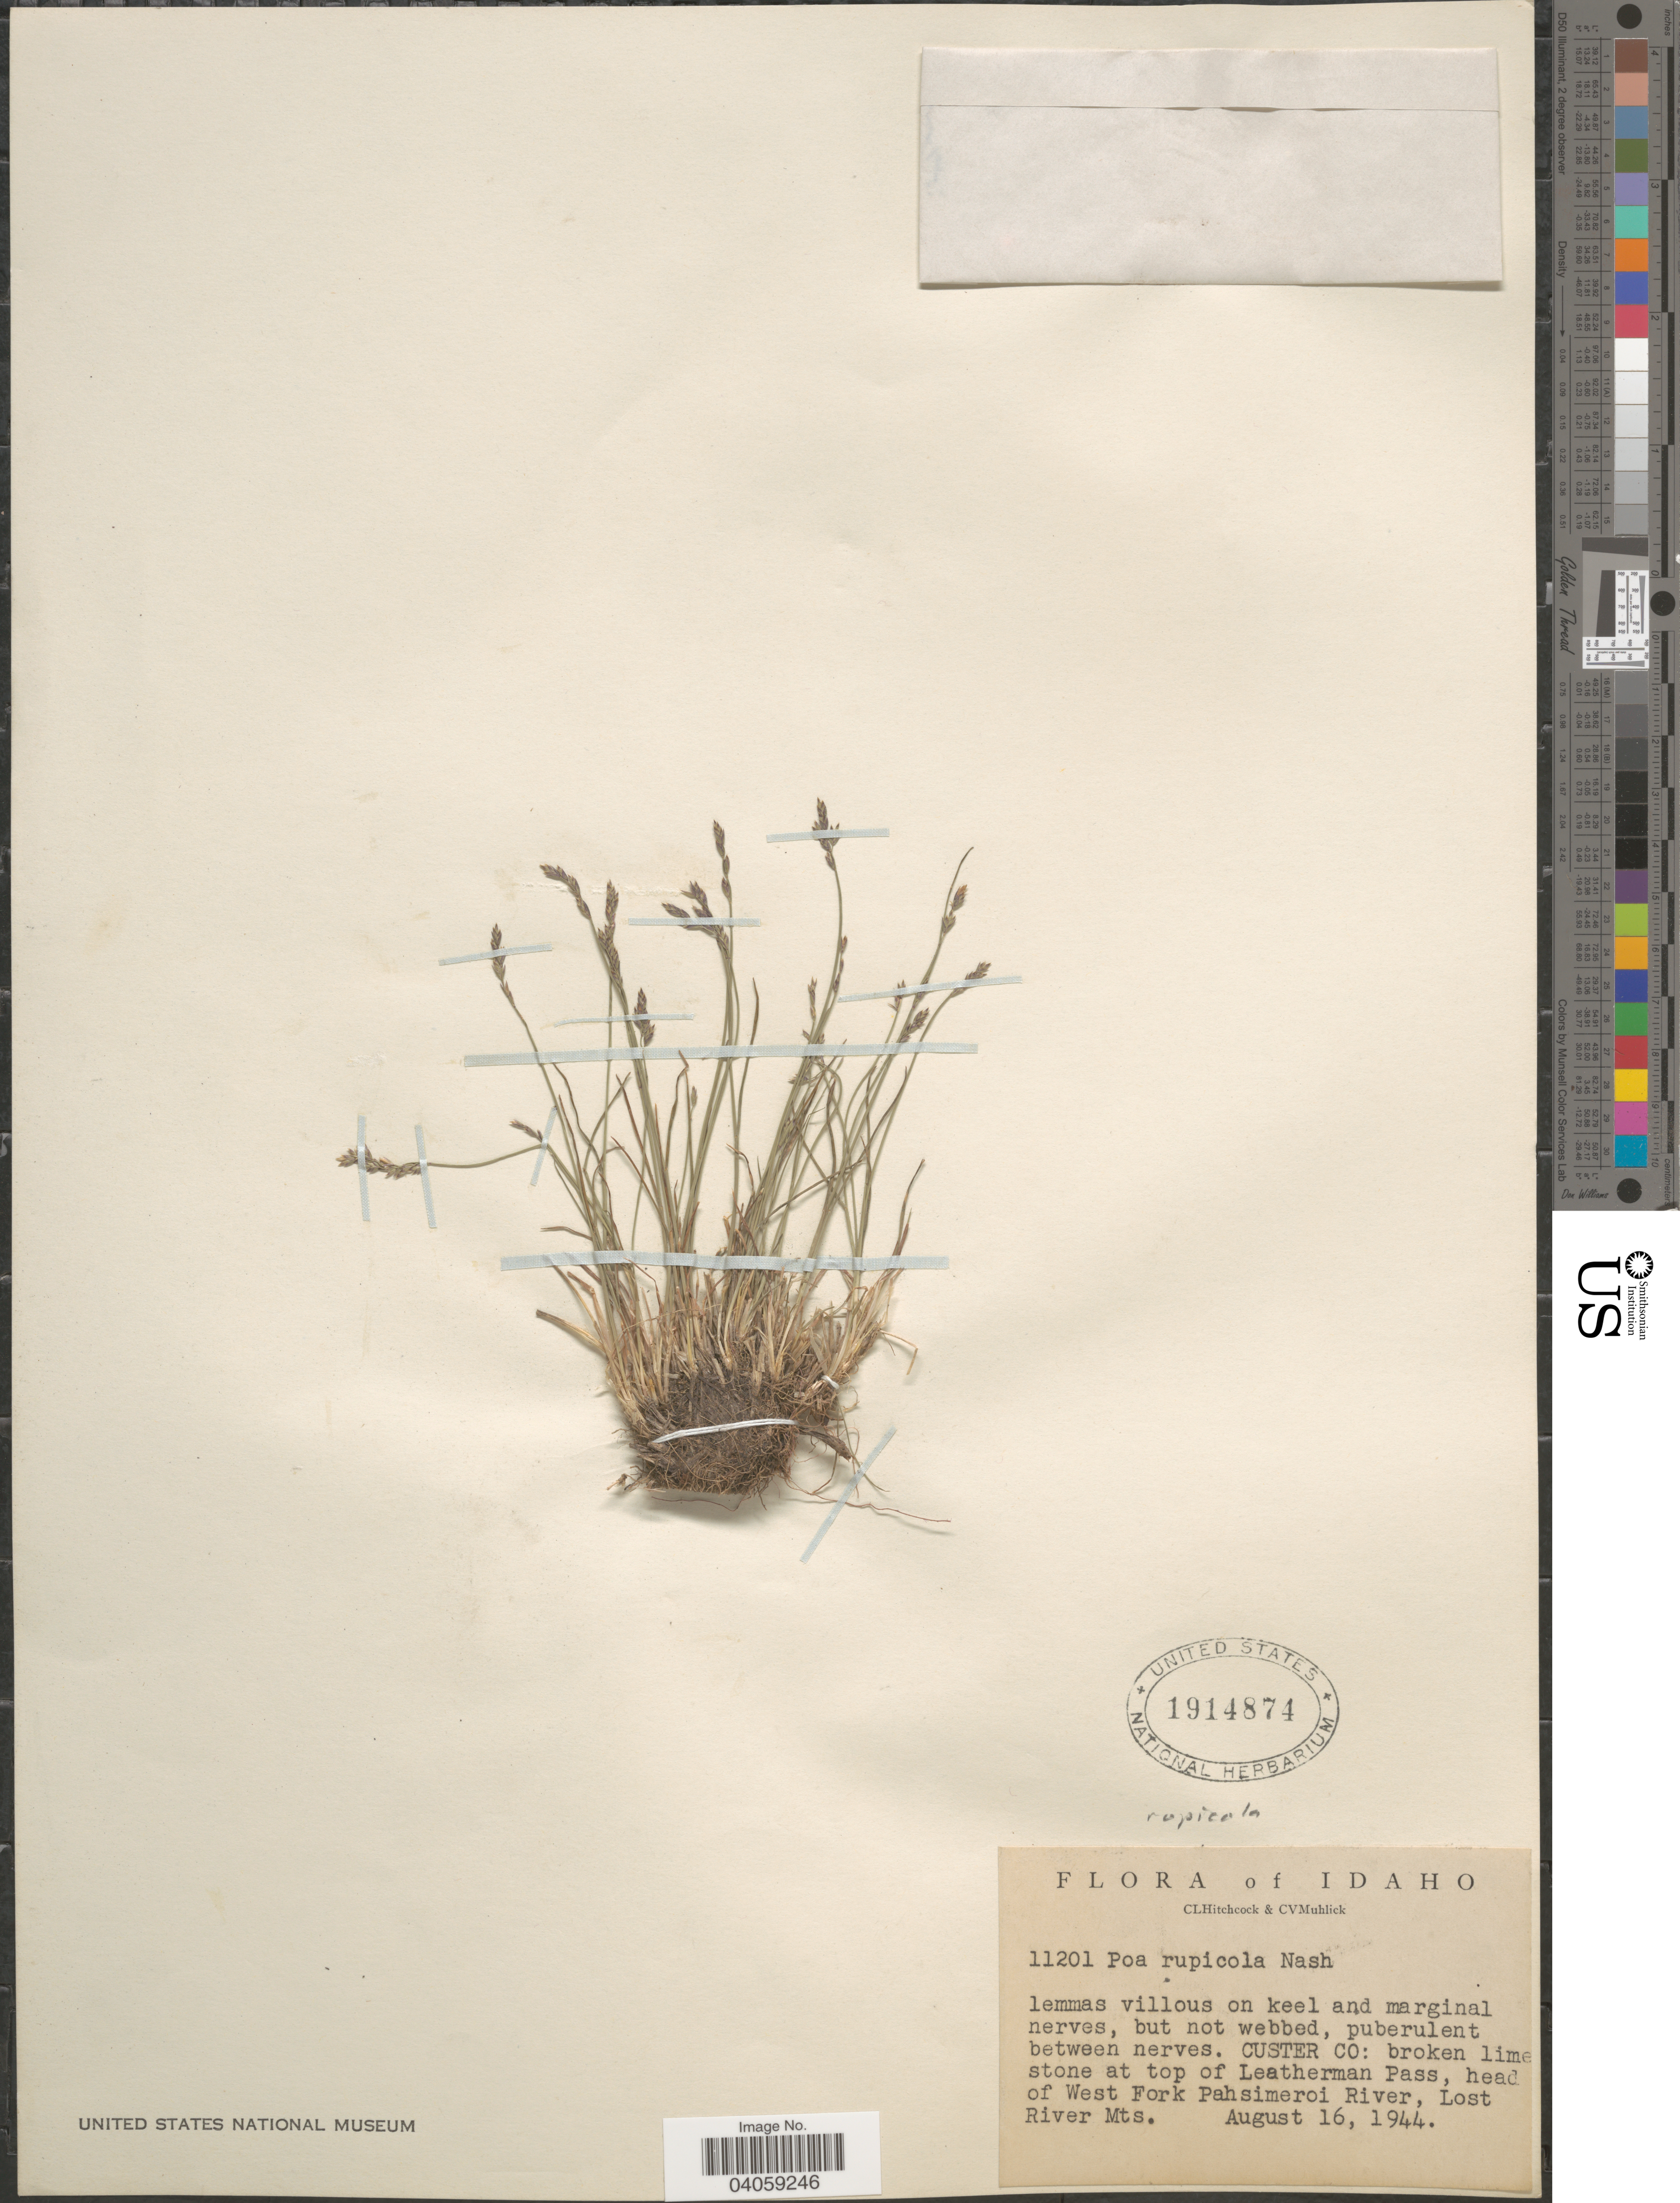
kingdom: Plantae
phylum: Tracheophyta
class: Liliopsida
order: Poales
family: Poaceae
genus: Poa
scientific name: Poa glauca subsp. rupicola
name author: (Nash) W.A. Weber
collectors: C. L. Hitchcock & C. V. Muhlick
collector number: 11201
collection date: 1944-08-16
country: United States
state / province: Idaho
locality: Custer Co: broken lime stone at top of Leatherman Pass, head of West Fork Pahsimeroi River, Lost River Mts.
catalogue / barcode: US 1914874